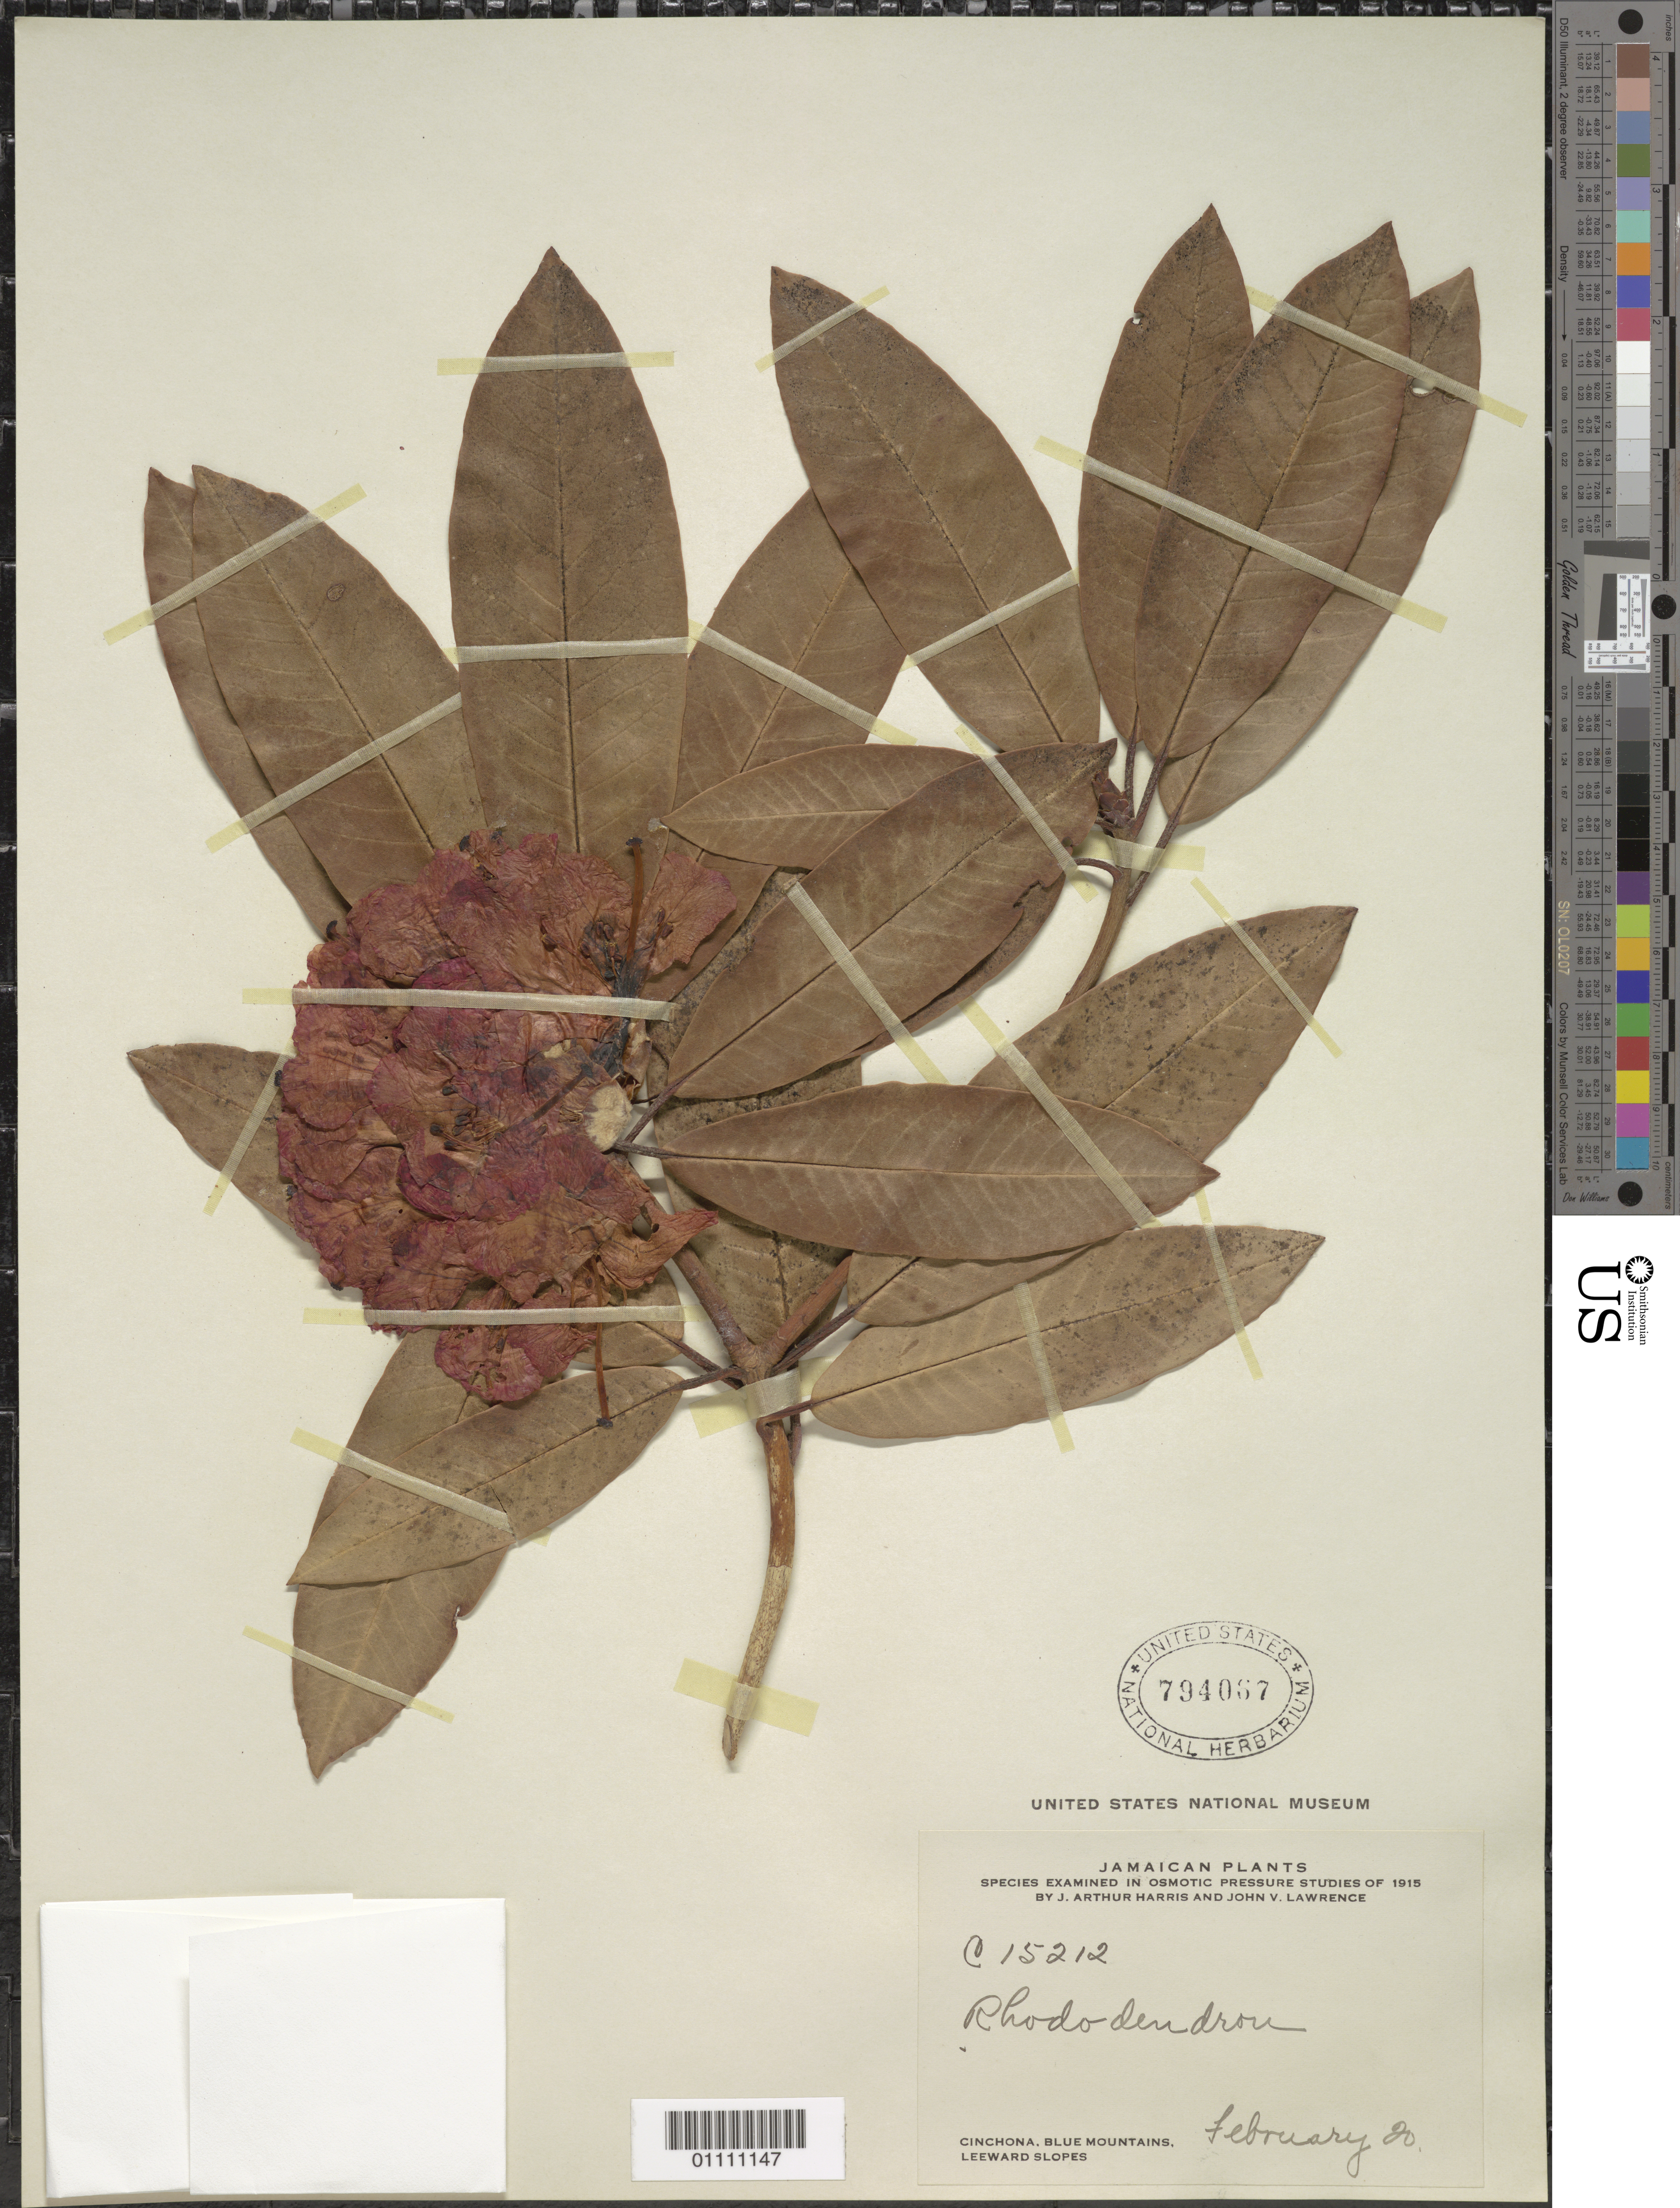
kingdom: Plantae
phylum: Tracheophyta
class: Magnoliopsida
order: Ericales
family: Ericaceae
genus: Rhododendron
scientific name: Rhododendron sp.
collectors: J. A. Harris & J. Lawrence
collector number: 15212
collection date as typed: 20 Feb 1915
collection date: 1915-02-20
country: Jamaica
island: Jamaica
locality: Cinchona, Blue Mountains, Leeward Slopes.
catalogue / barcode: US 794067